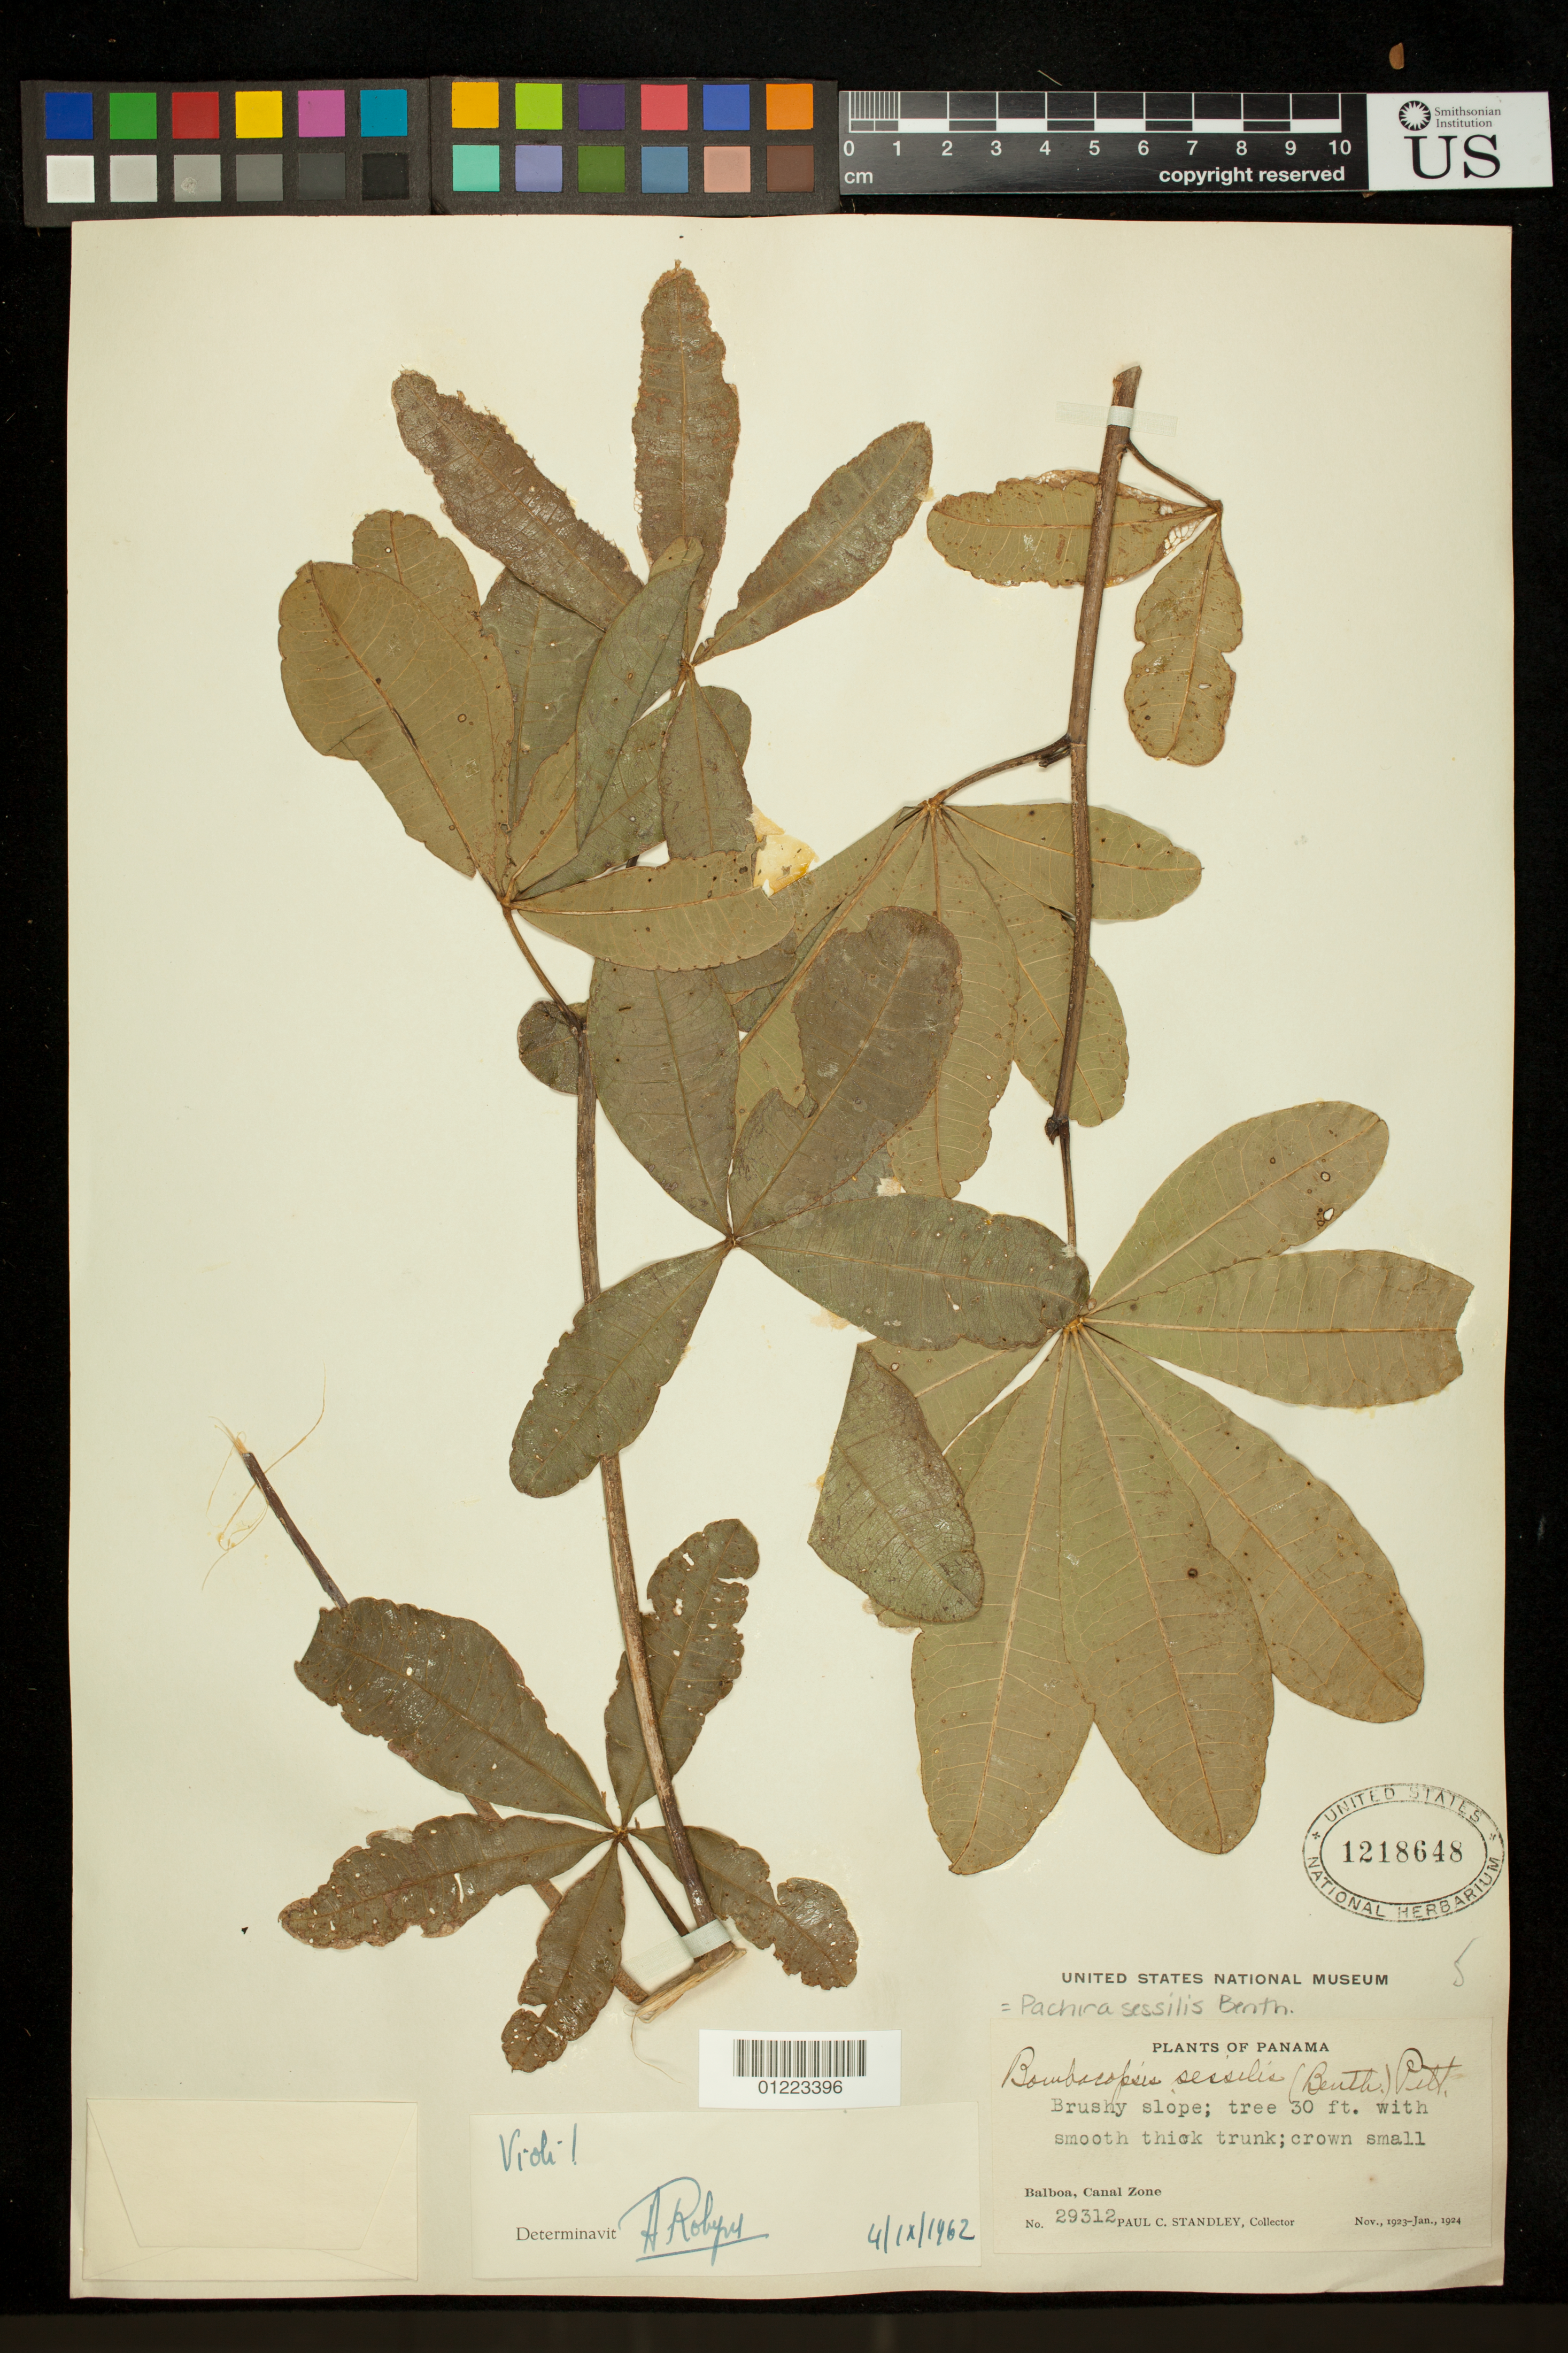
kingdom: Plantae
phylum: Tracheophyta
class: Magnoliopsida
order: Malvales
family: Malvaceae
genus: Pachira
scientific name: Pachira sessilis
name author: Benth.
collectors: P. C. Standley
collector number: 29312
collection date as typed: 1923-11 to 1924-01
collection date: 1923-11/1924-01-31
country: Panama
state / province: Panamá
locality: Balboa, Canal Zone.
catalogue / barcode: US 1218648